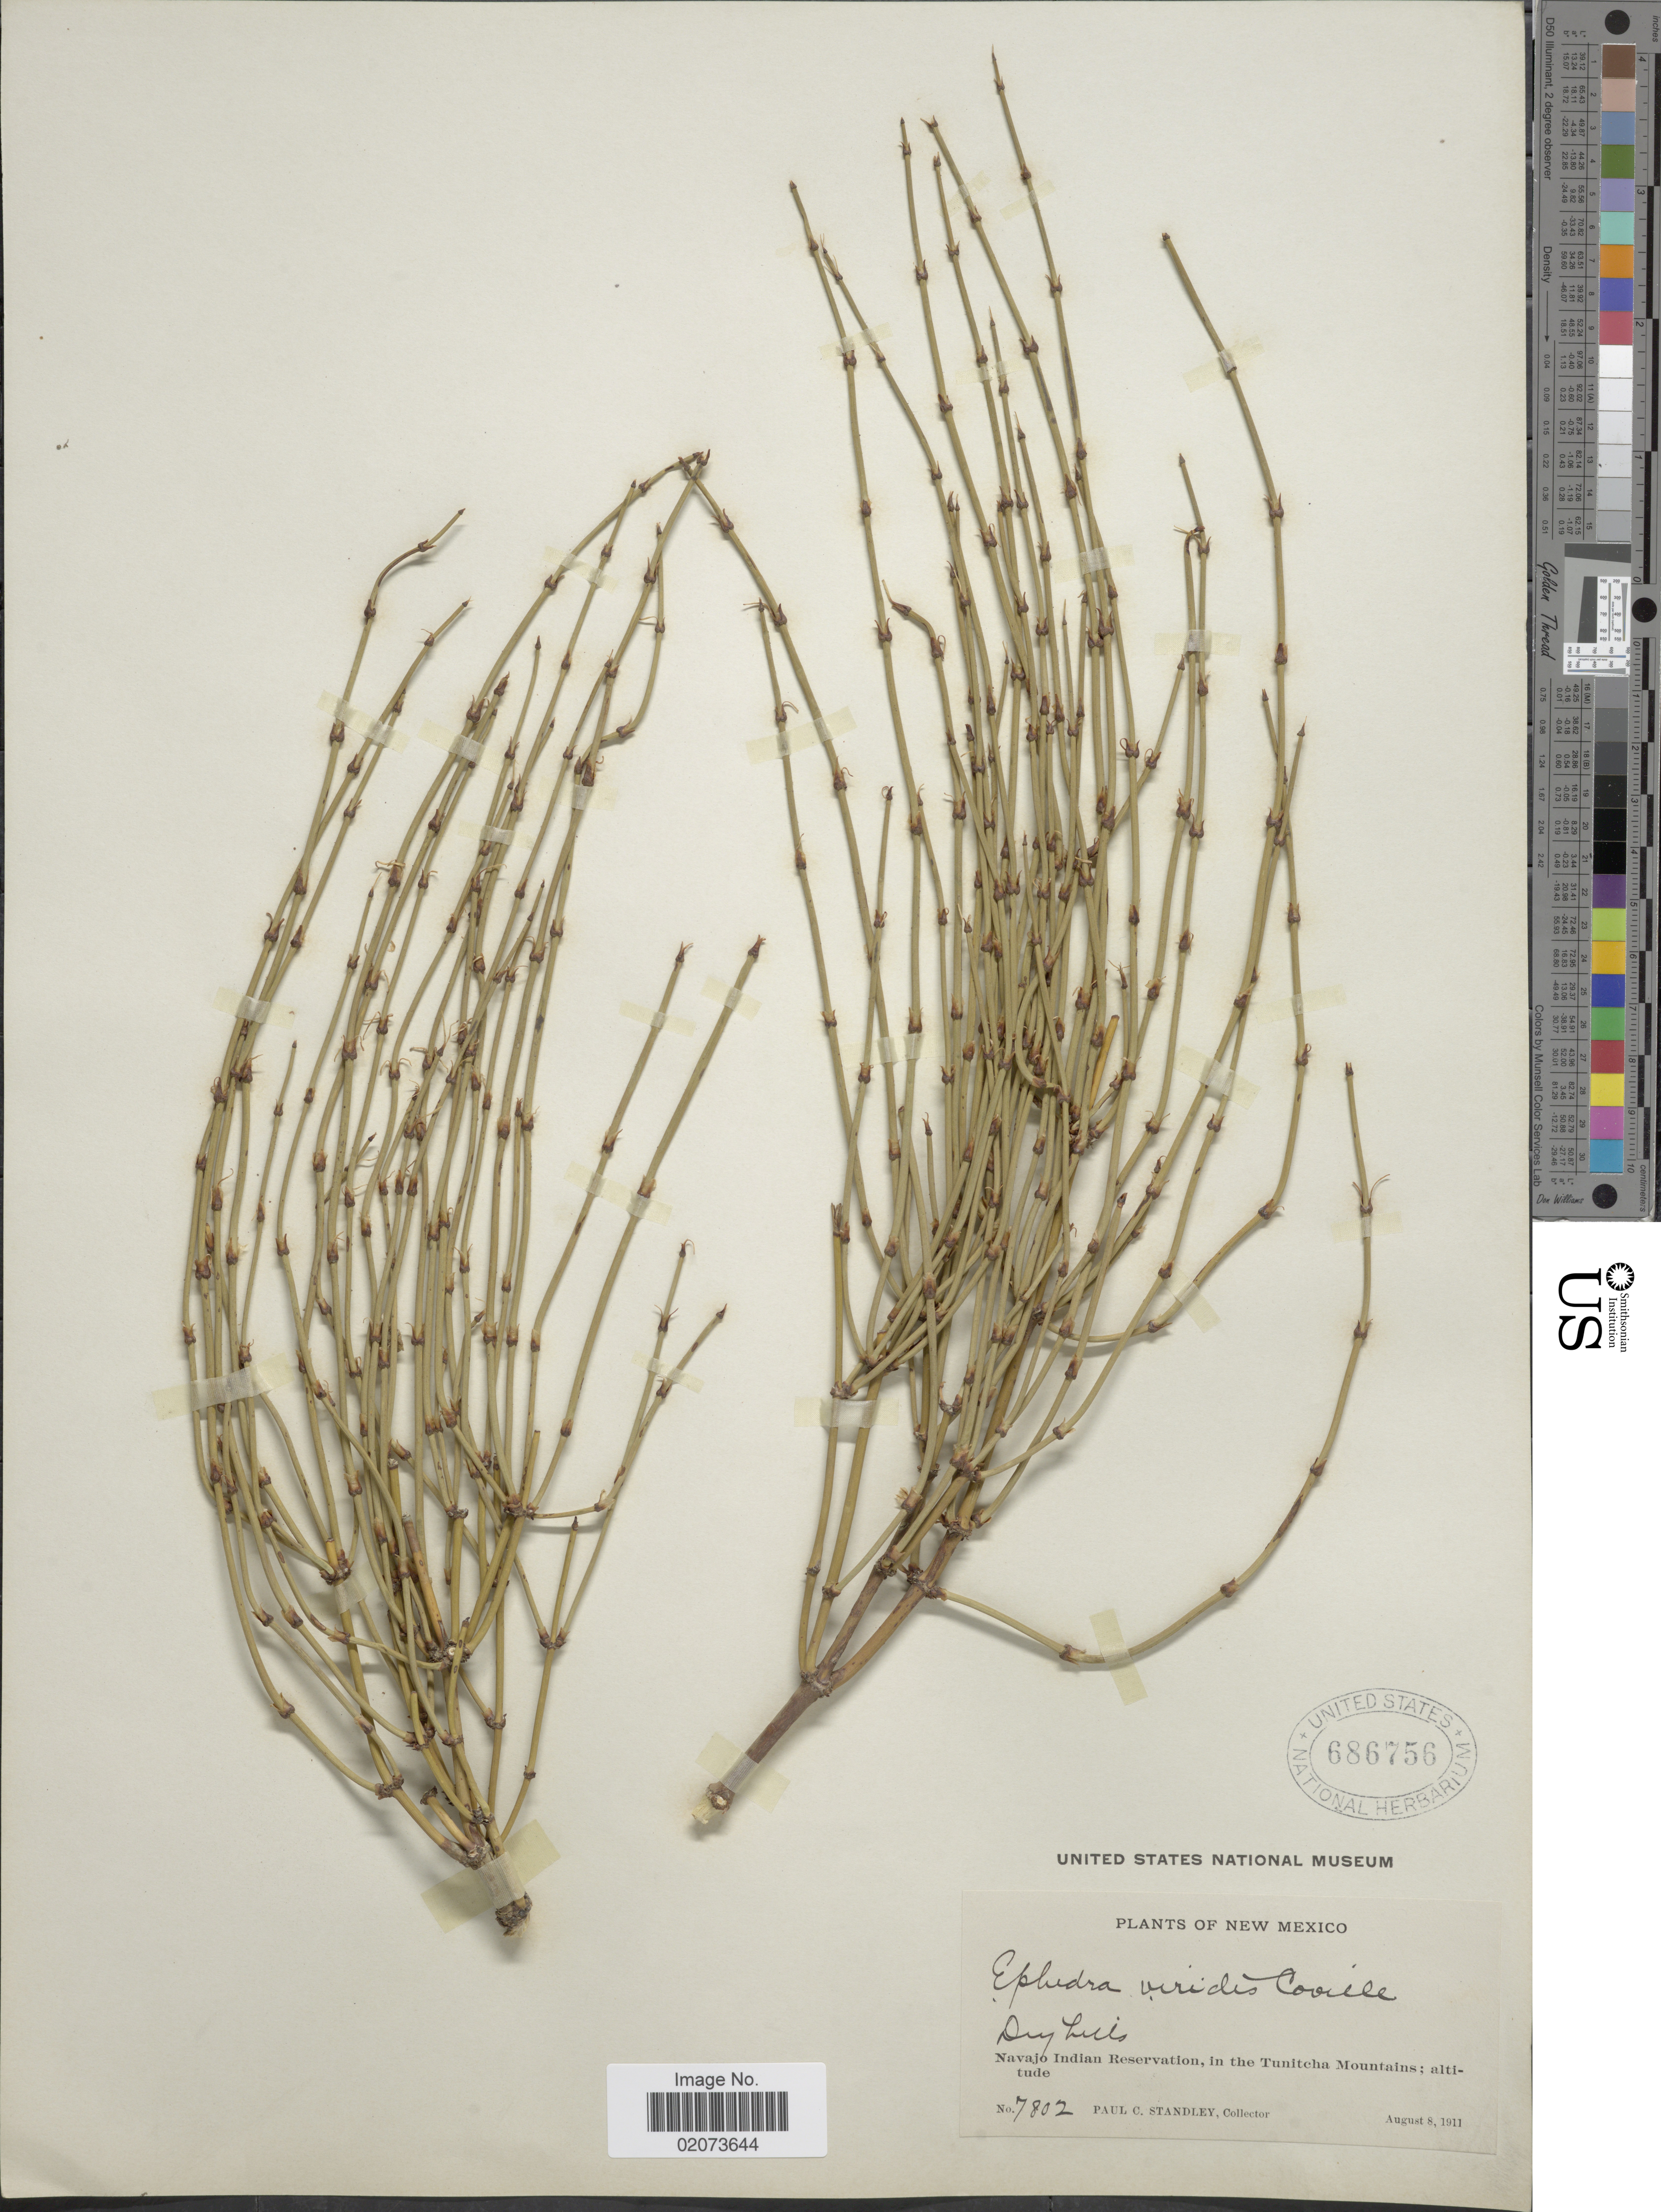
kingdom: Plantae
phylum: Tracheophyta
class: Gnetopsida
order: Ephedrales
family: Ephedraceae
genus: Ephedra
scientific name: Ephedra viridis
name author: Coville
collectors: P. C. Standley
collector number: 7802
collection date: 1911-08-08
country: United States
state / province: New Mexico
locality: Dry hills, Navajo Indian Reservation, in the Tunitcha Mountains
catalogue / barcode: US 686756